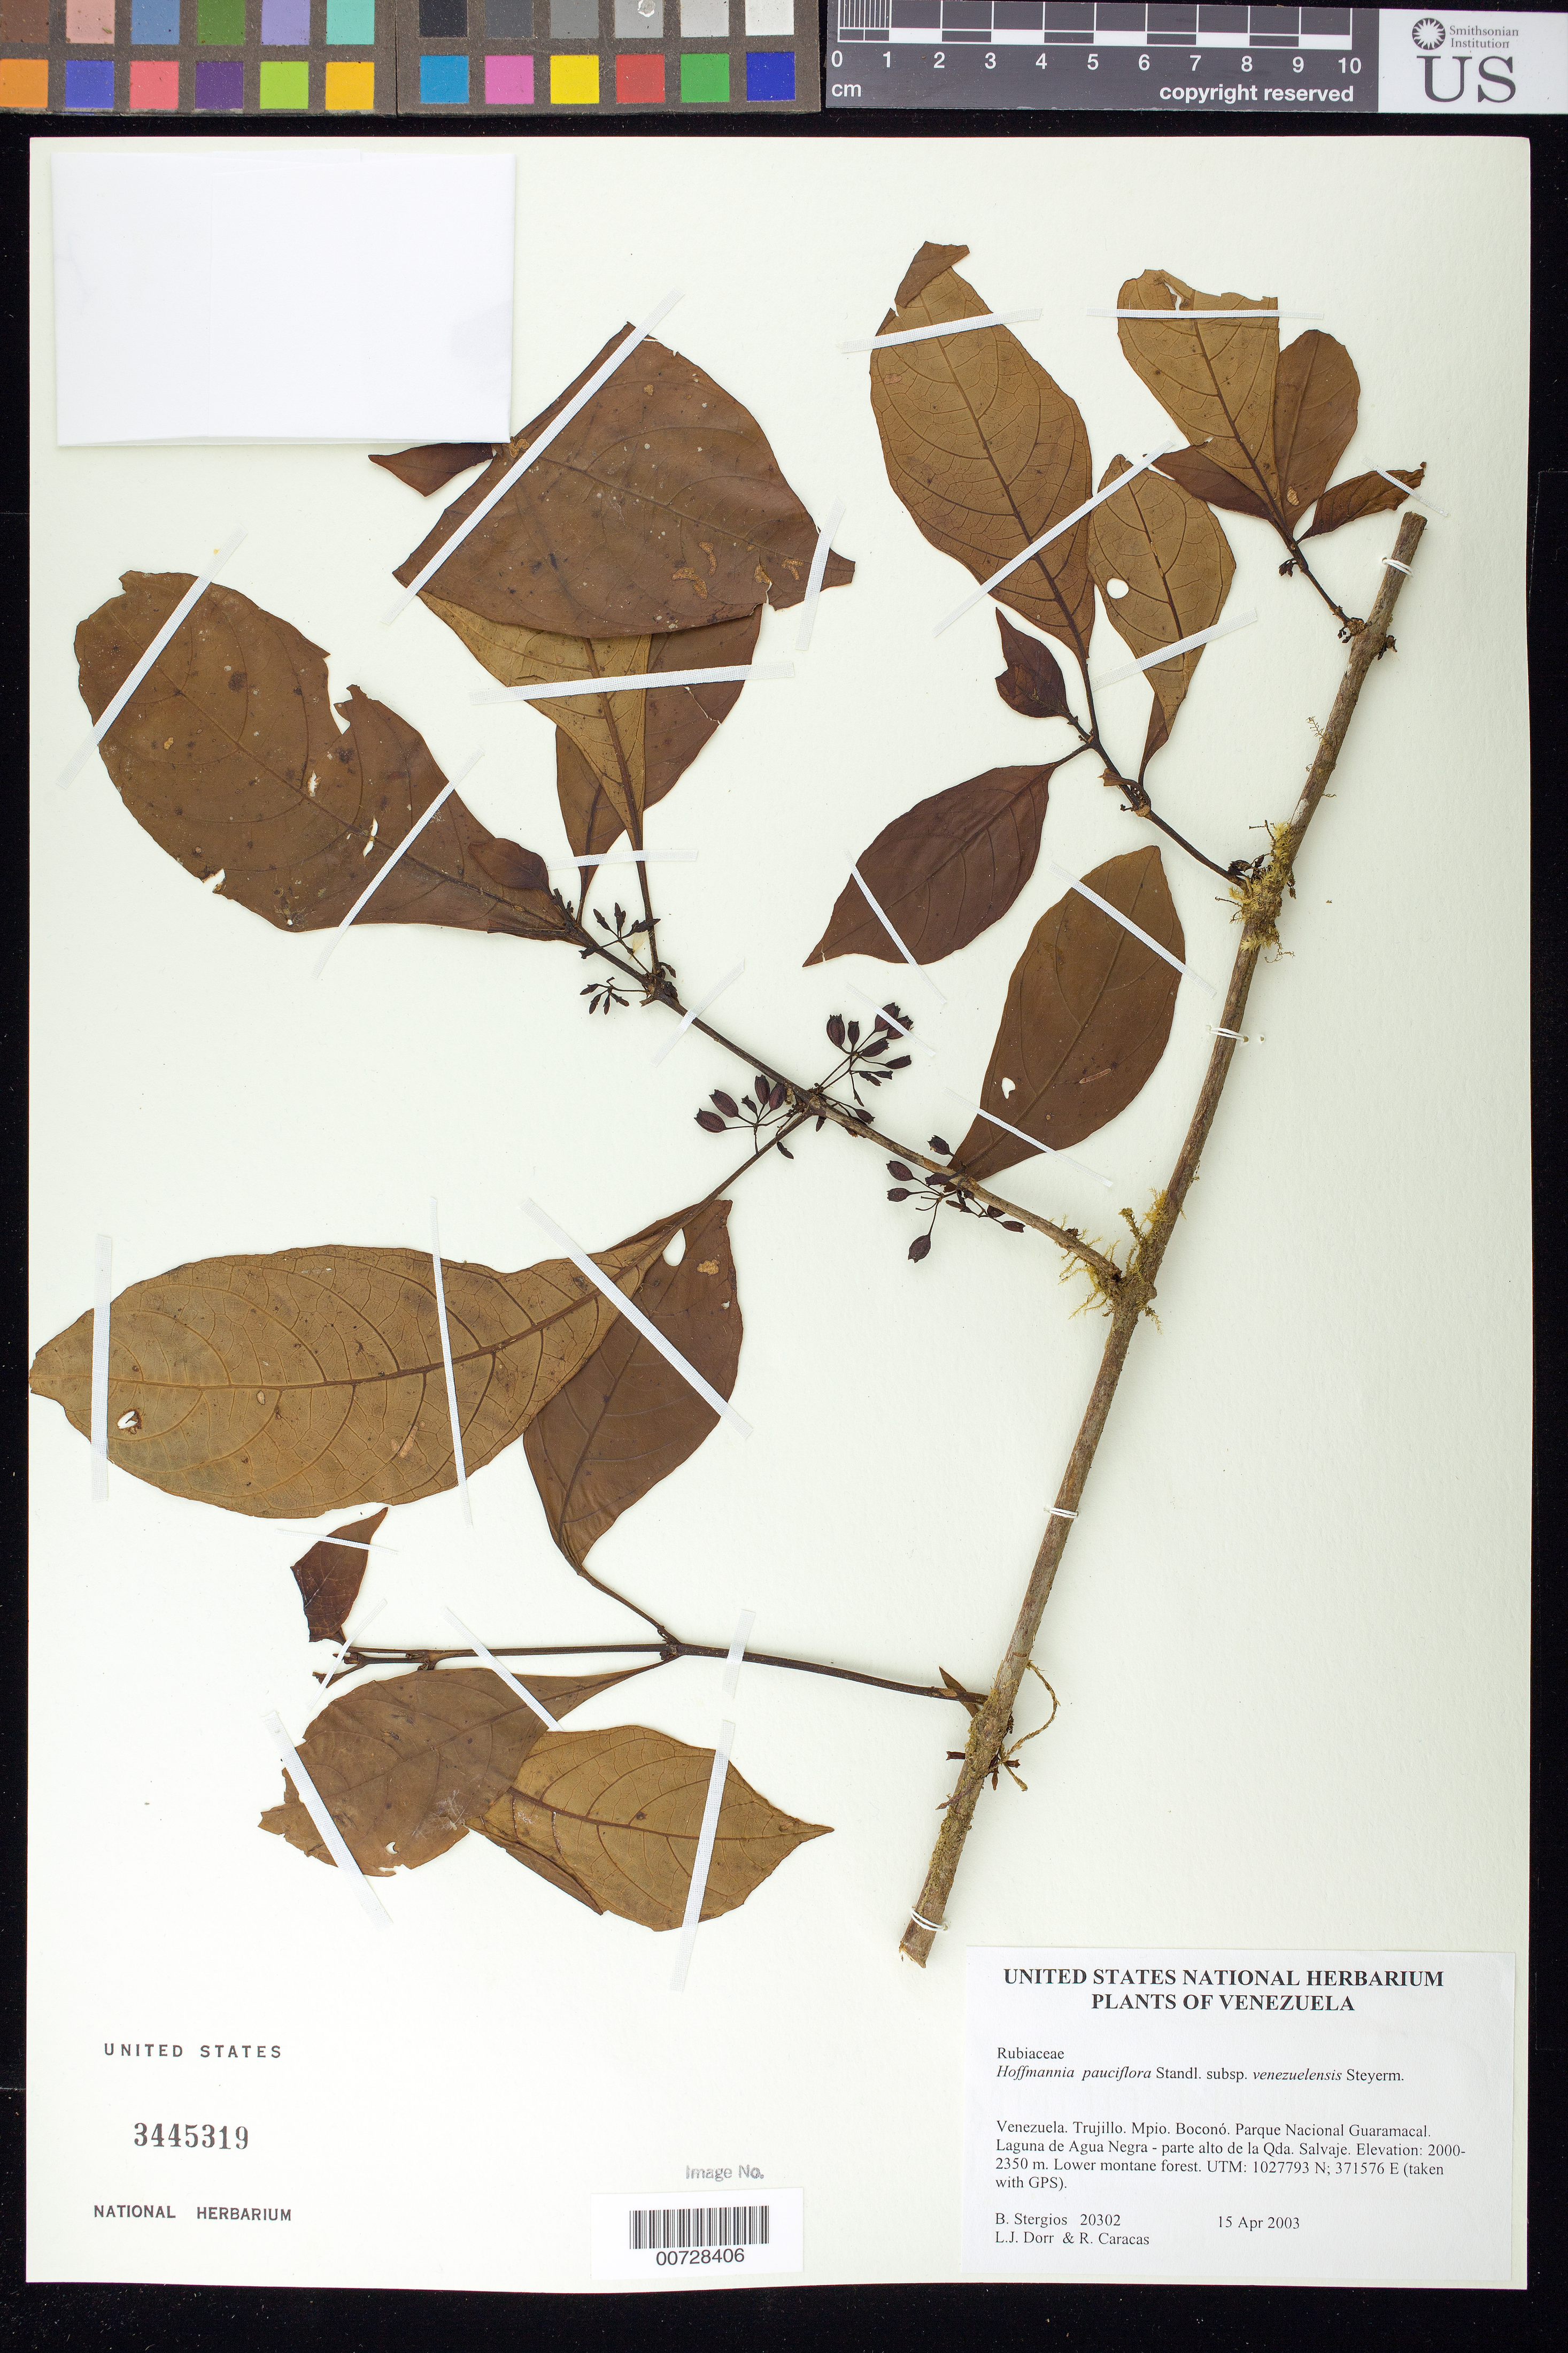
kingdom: Plantae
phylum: Tracheophyta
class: Magnoliopsida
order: Gentianales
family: Rubiaceae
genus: Hoffmannia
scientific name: Hoffmannia pauciflora subsp. venezuelensis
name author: Standl.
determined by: Dorr, L. J., (BOT), Smithsonian Institution - National Museum of Natural History (UNITED STATES)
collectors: B. G. Stergios, L. J. Dorr & R. Caracas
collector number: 20302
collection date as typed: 15 Apr 2003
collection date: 2003-04-15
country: Venezuela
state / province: Trujillo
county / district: Boconó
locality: Parque Nacional Guaramacal, Laguna de Agua Negra - parte alto de la Qda. Salvaje.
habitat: Lower montane forest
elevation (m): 2000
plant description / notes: BR, F, MO, PORT, US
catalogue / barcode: US 3445319